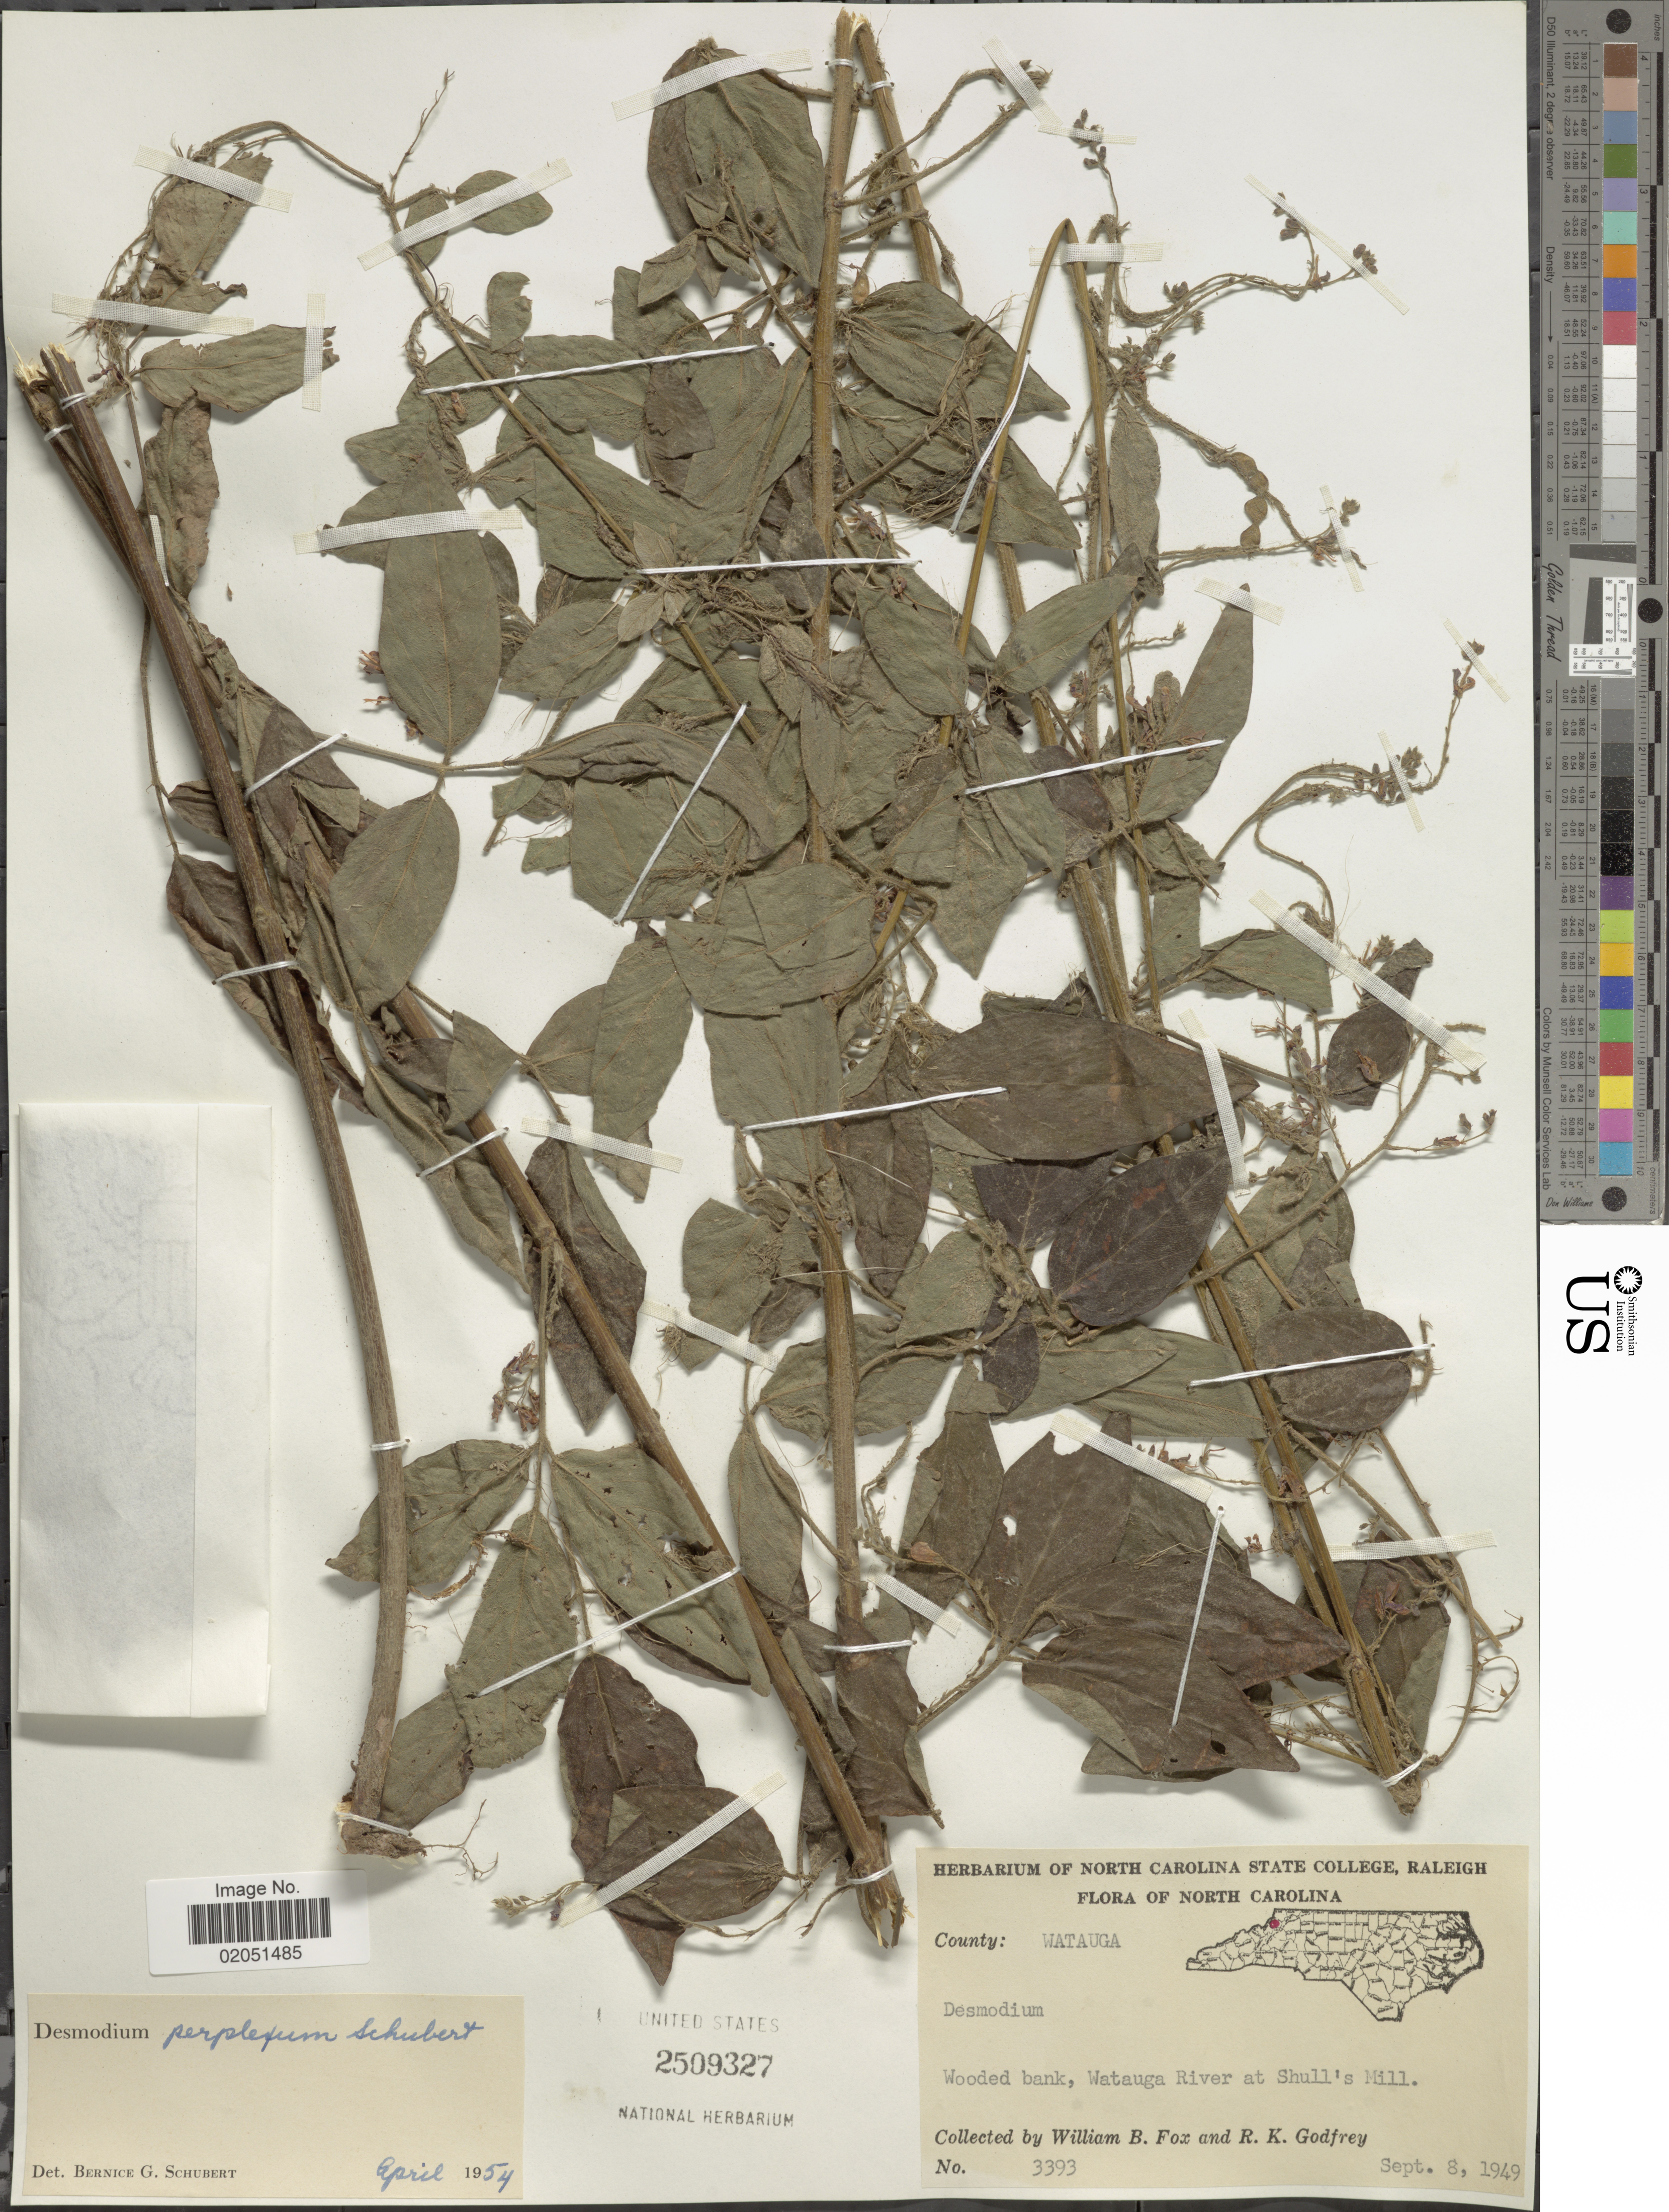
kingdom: Plantae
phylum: Tracheophyta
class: Magnoliopsida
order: Fabales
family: Fabaceae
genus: Desmodium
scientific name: Desmodium perplexum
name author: B.G. Schub.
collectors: W. B. Fox & R. K. Godfrey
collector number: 3393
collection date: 1949-09-08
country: United States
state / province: North Carolina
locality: County: Watauga, Wooded bank, Watauga River at Shull's Mill.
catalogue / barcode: US 2509327